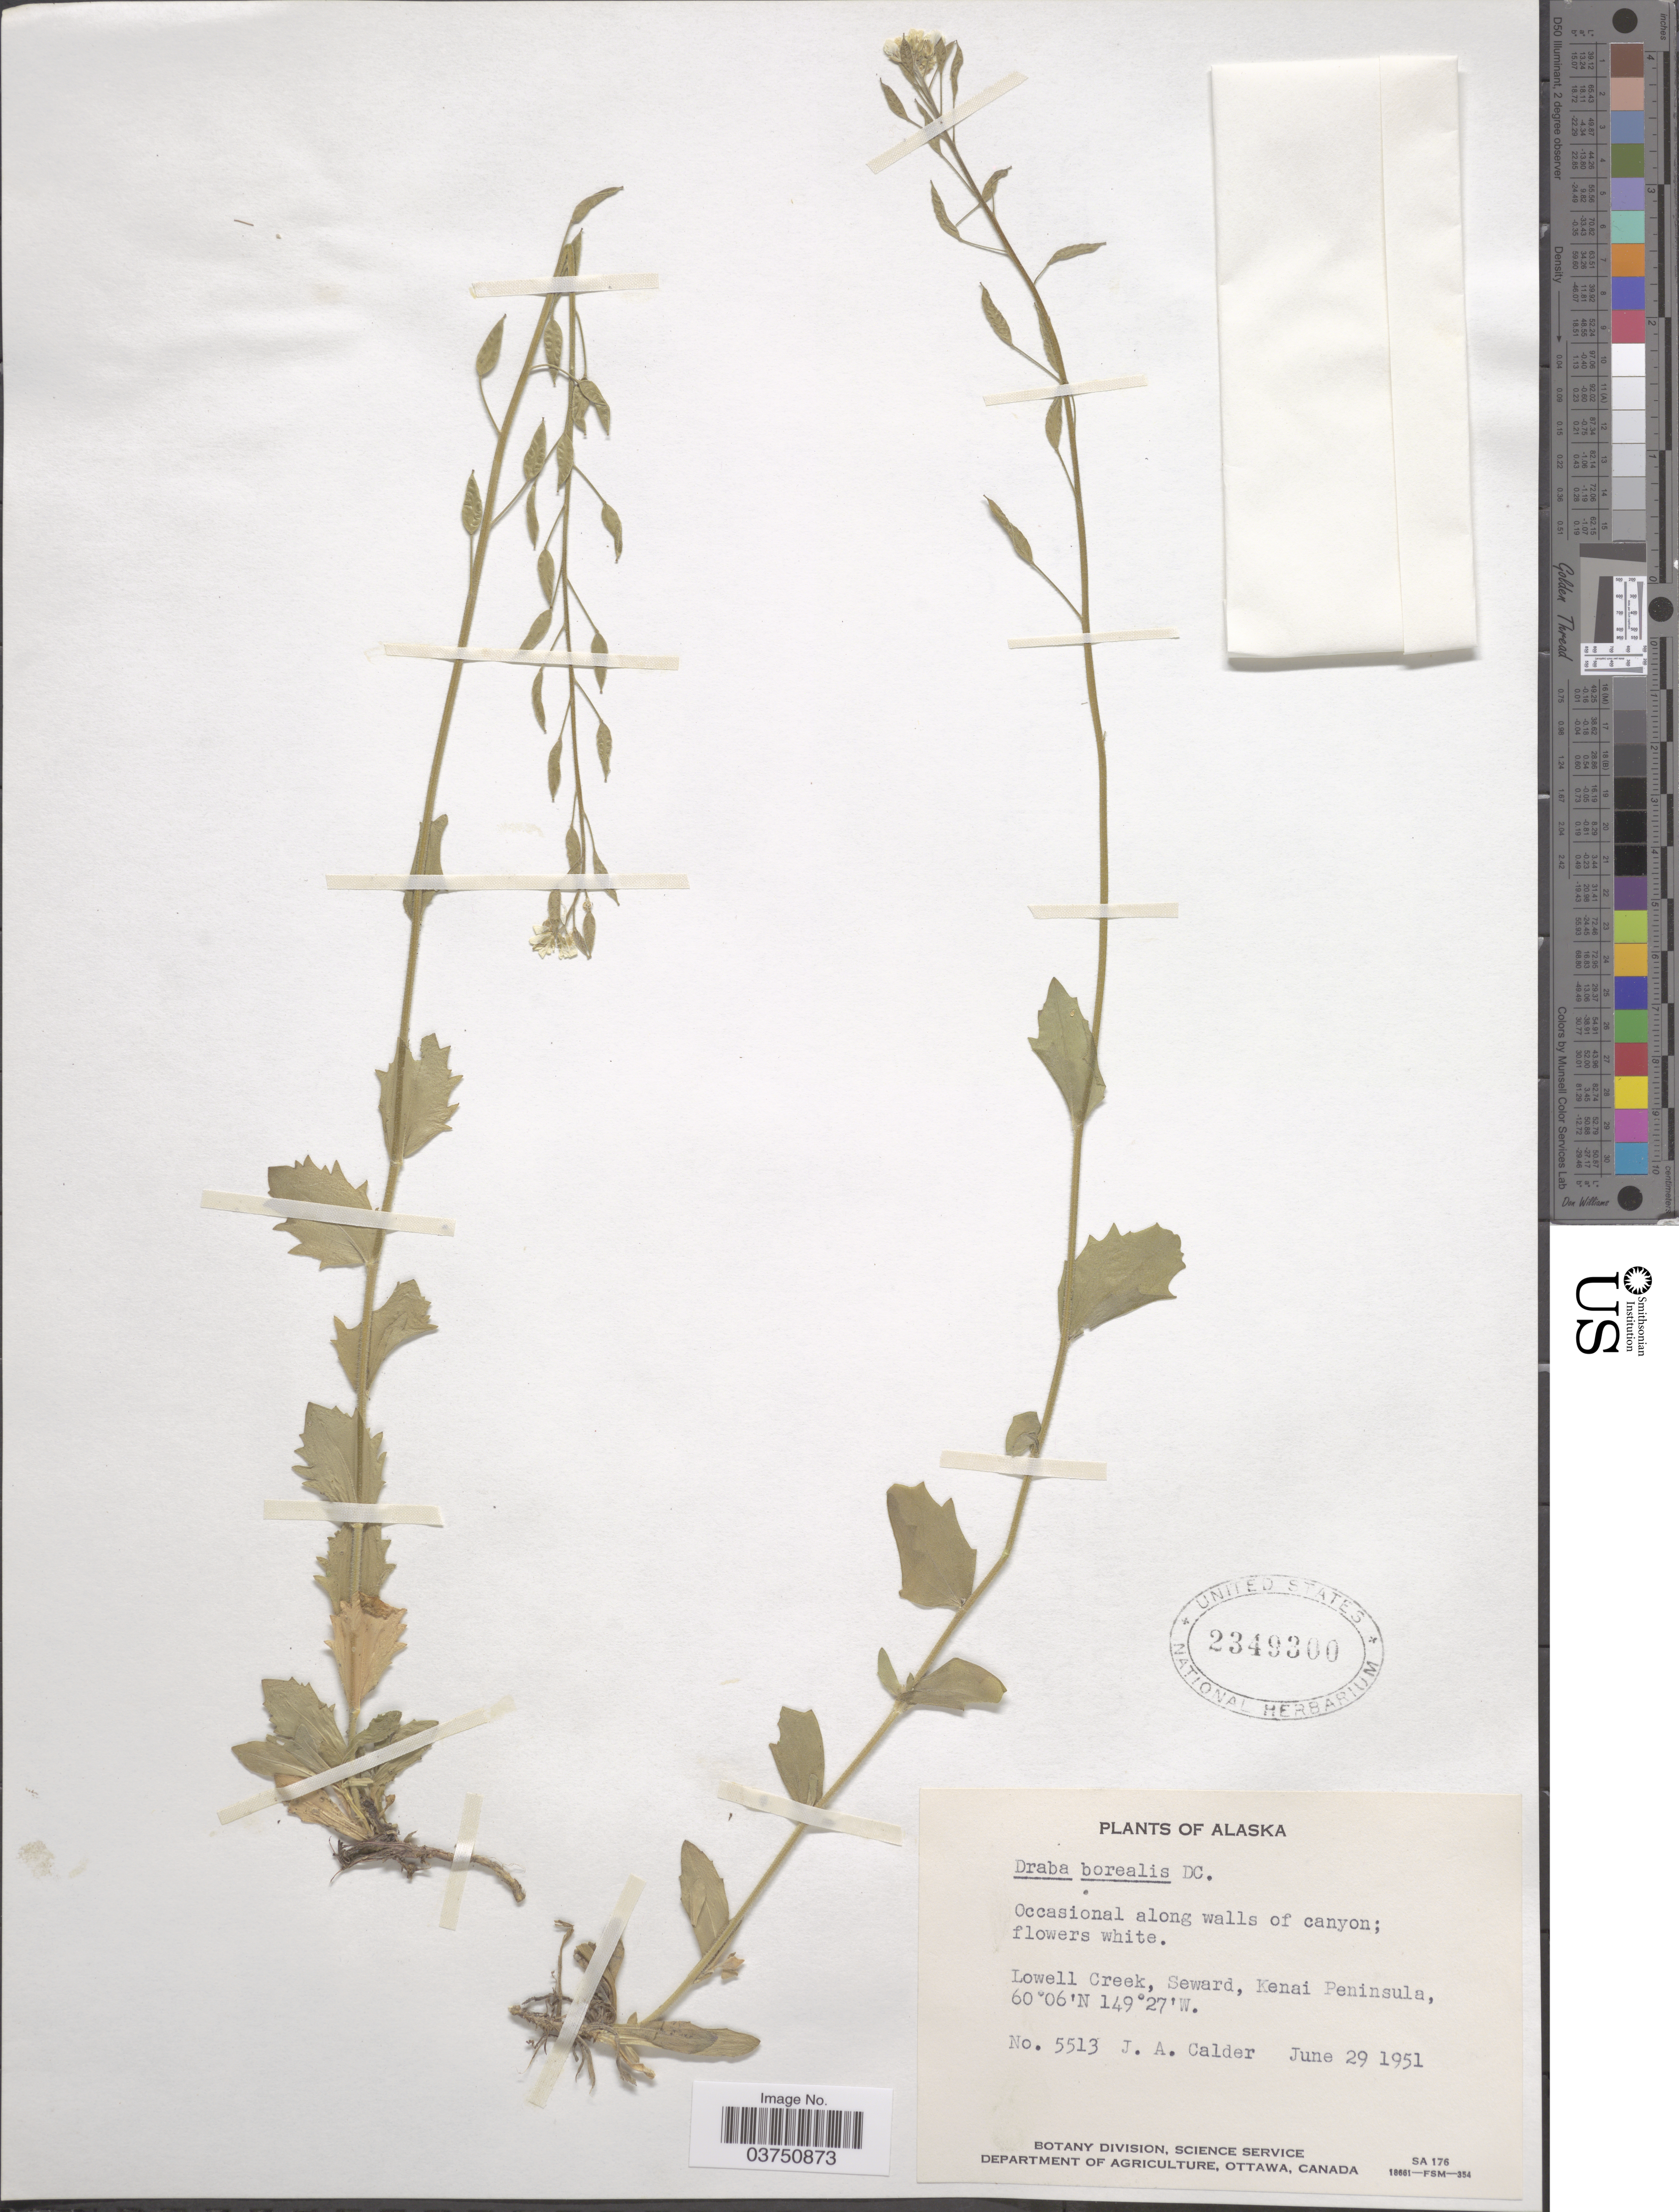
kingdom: Plantae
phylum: Tracheophyta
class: Magnoliopsida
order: Brassicales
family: Brassicaceae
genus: Draba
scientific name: Draba borealis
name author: DC.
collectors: J. A. Calder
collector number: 5513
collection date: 1951-06-29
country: United States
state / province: Alaska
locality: Lowell Creek, Seward, Kenai Peninsula.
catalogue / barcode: US 2349300